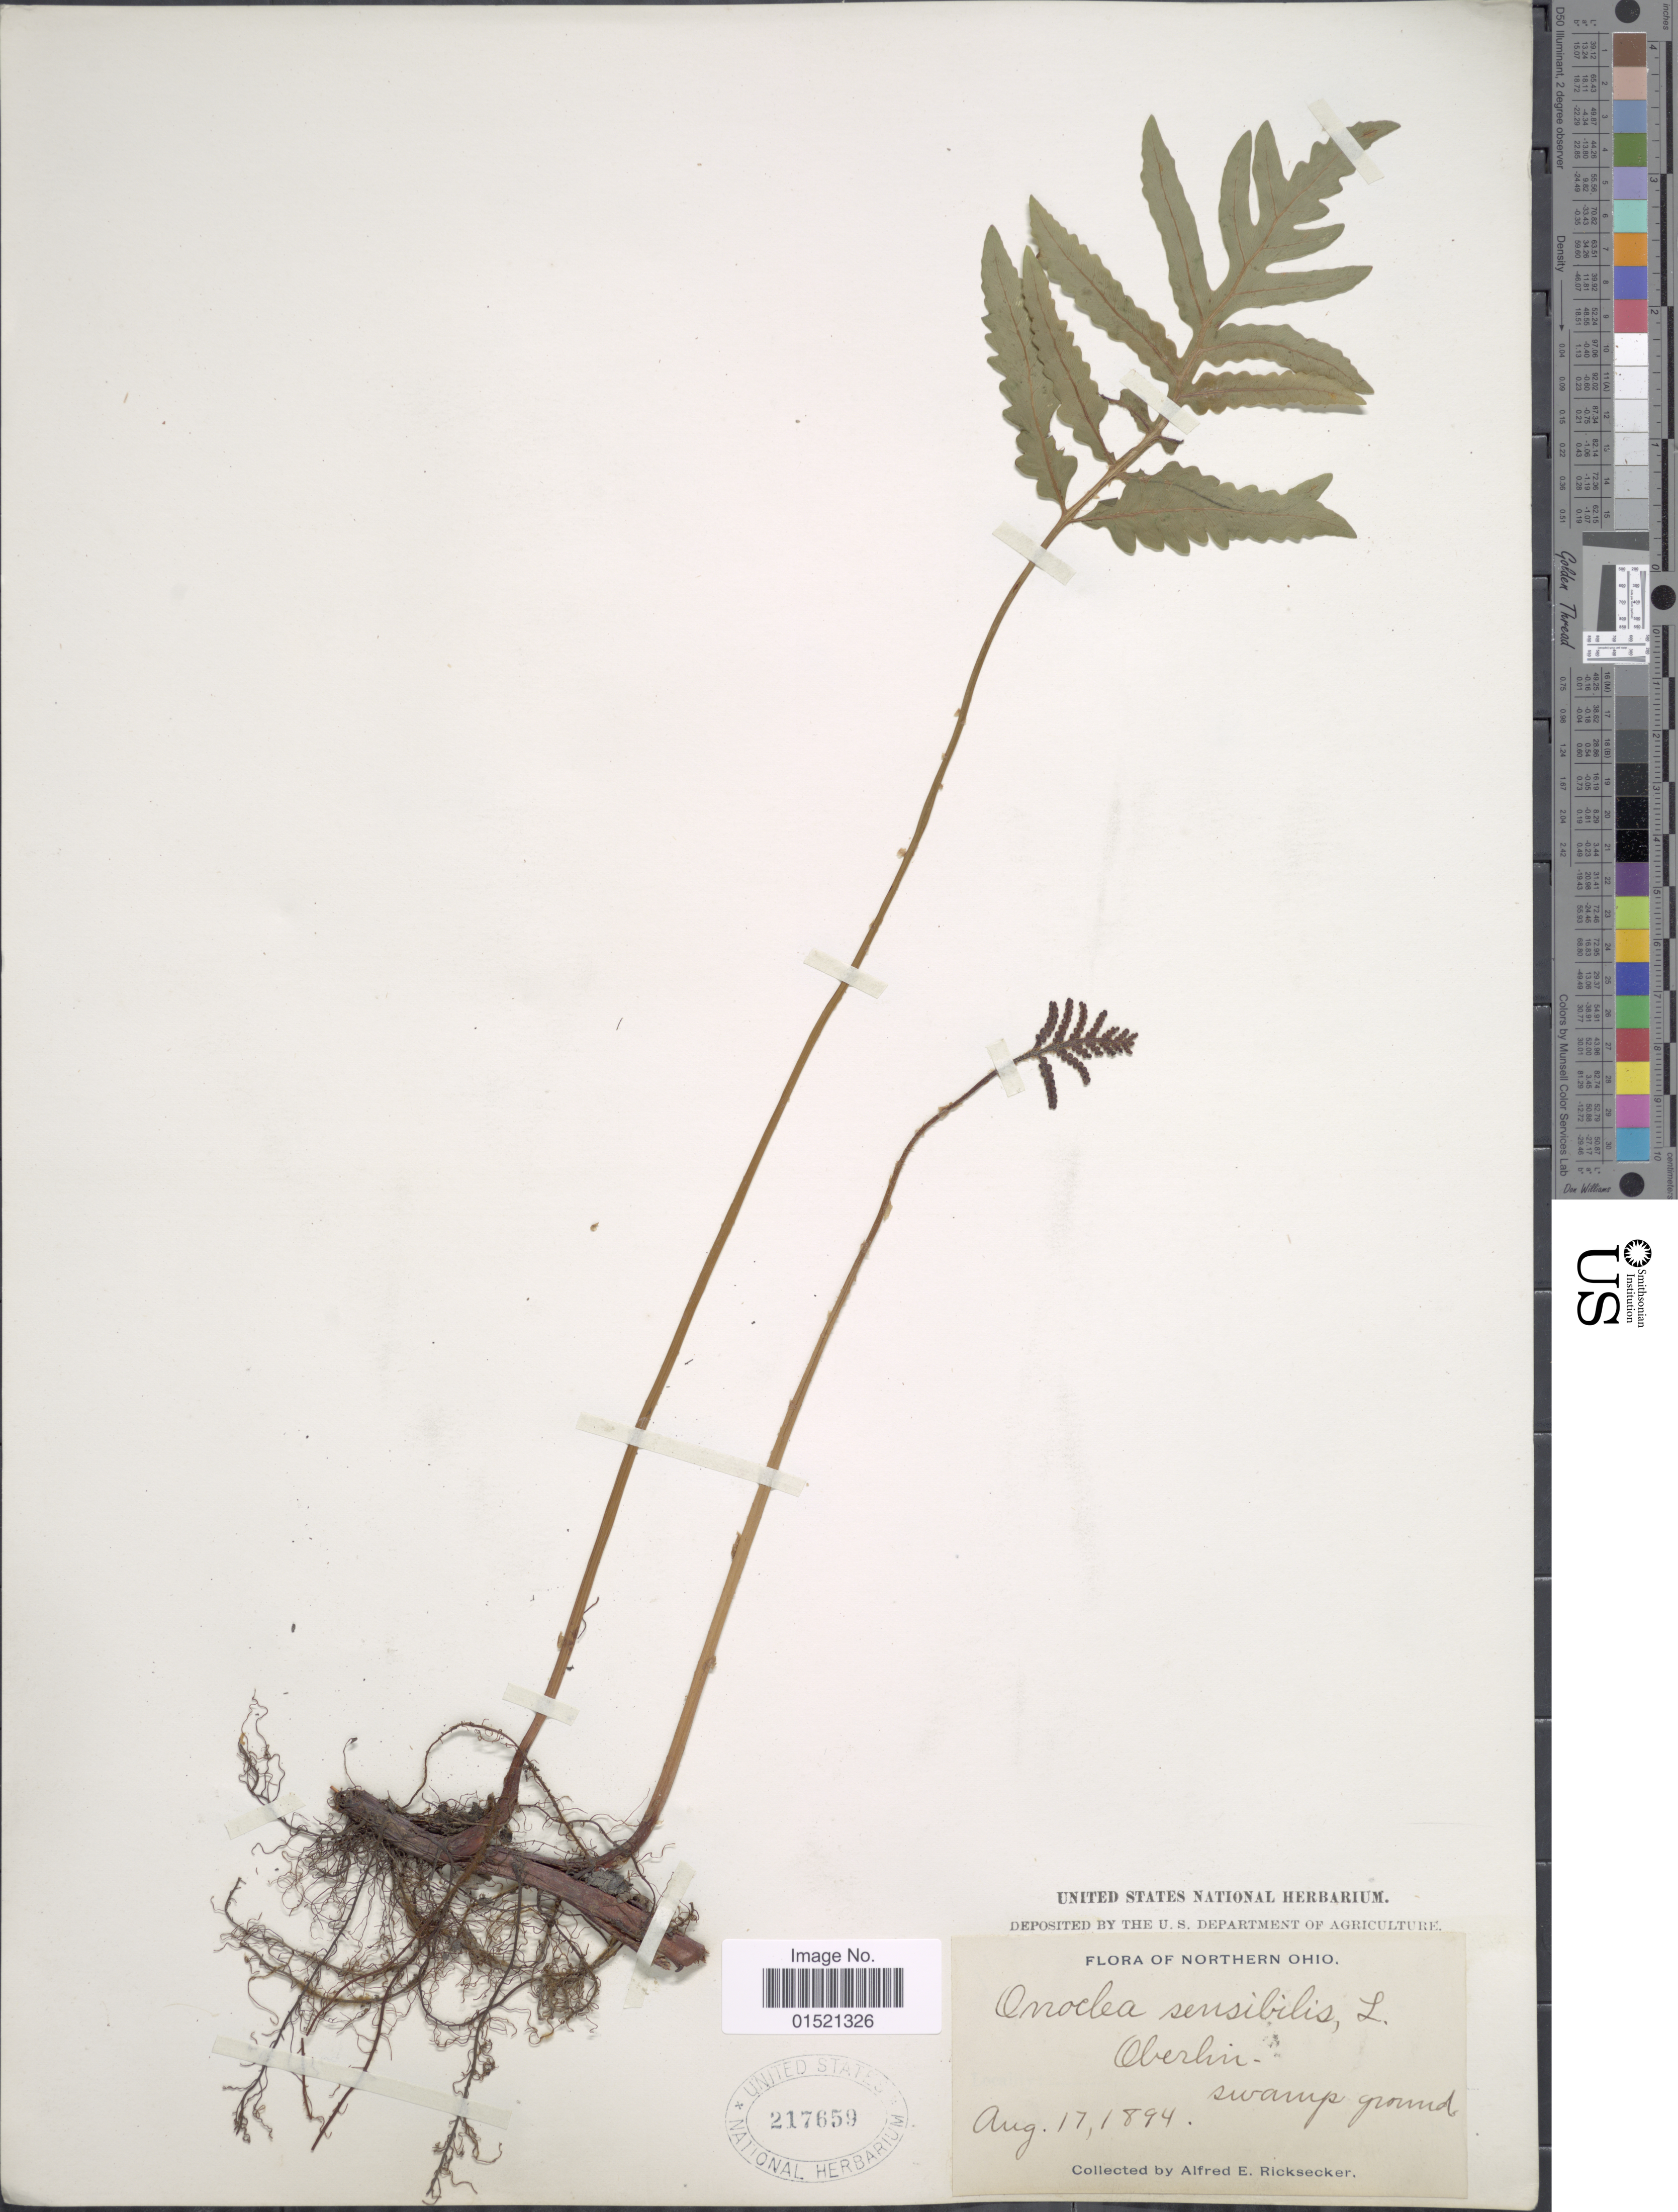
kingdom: Plantae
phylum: Tracheophyta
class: Polypodiopsida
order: Polypodiales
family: Onocleaceae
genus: Onoclea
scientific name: Onoclea sensibilis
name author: L.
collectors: A. E. Ricksecker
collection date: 1894-08-17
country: United States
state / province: Ohio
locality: Northern Ohio, Oberlin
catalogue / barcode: US 217659